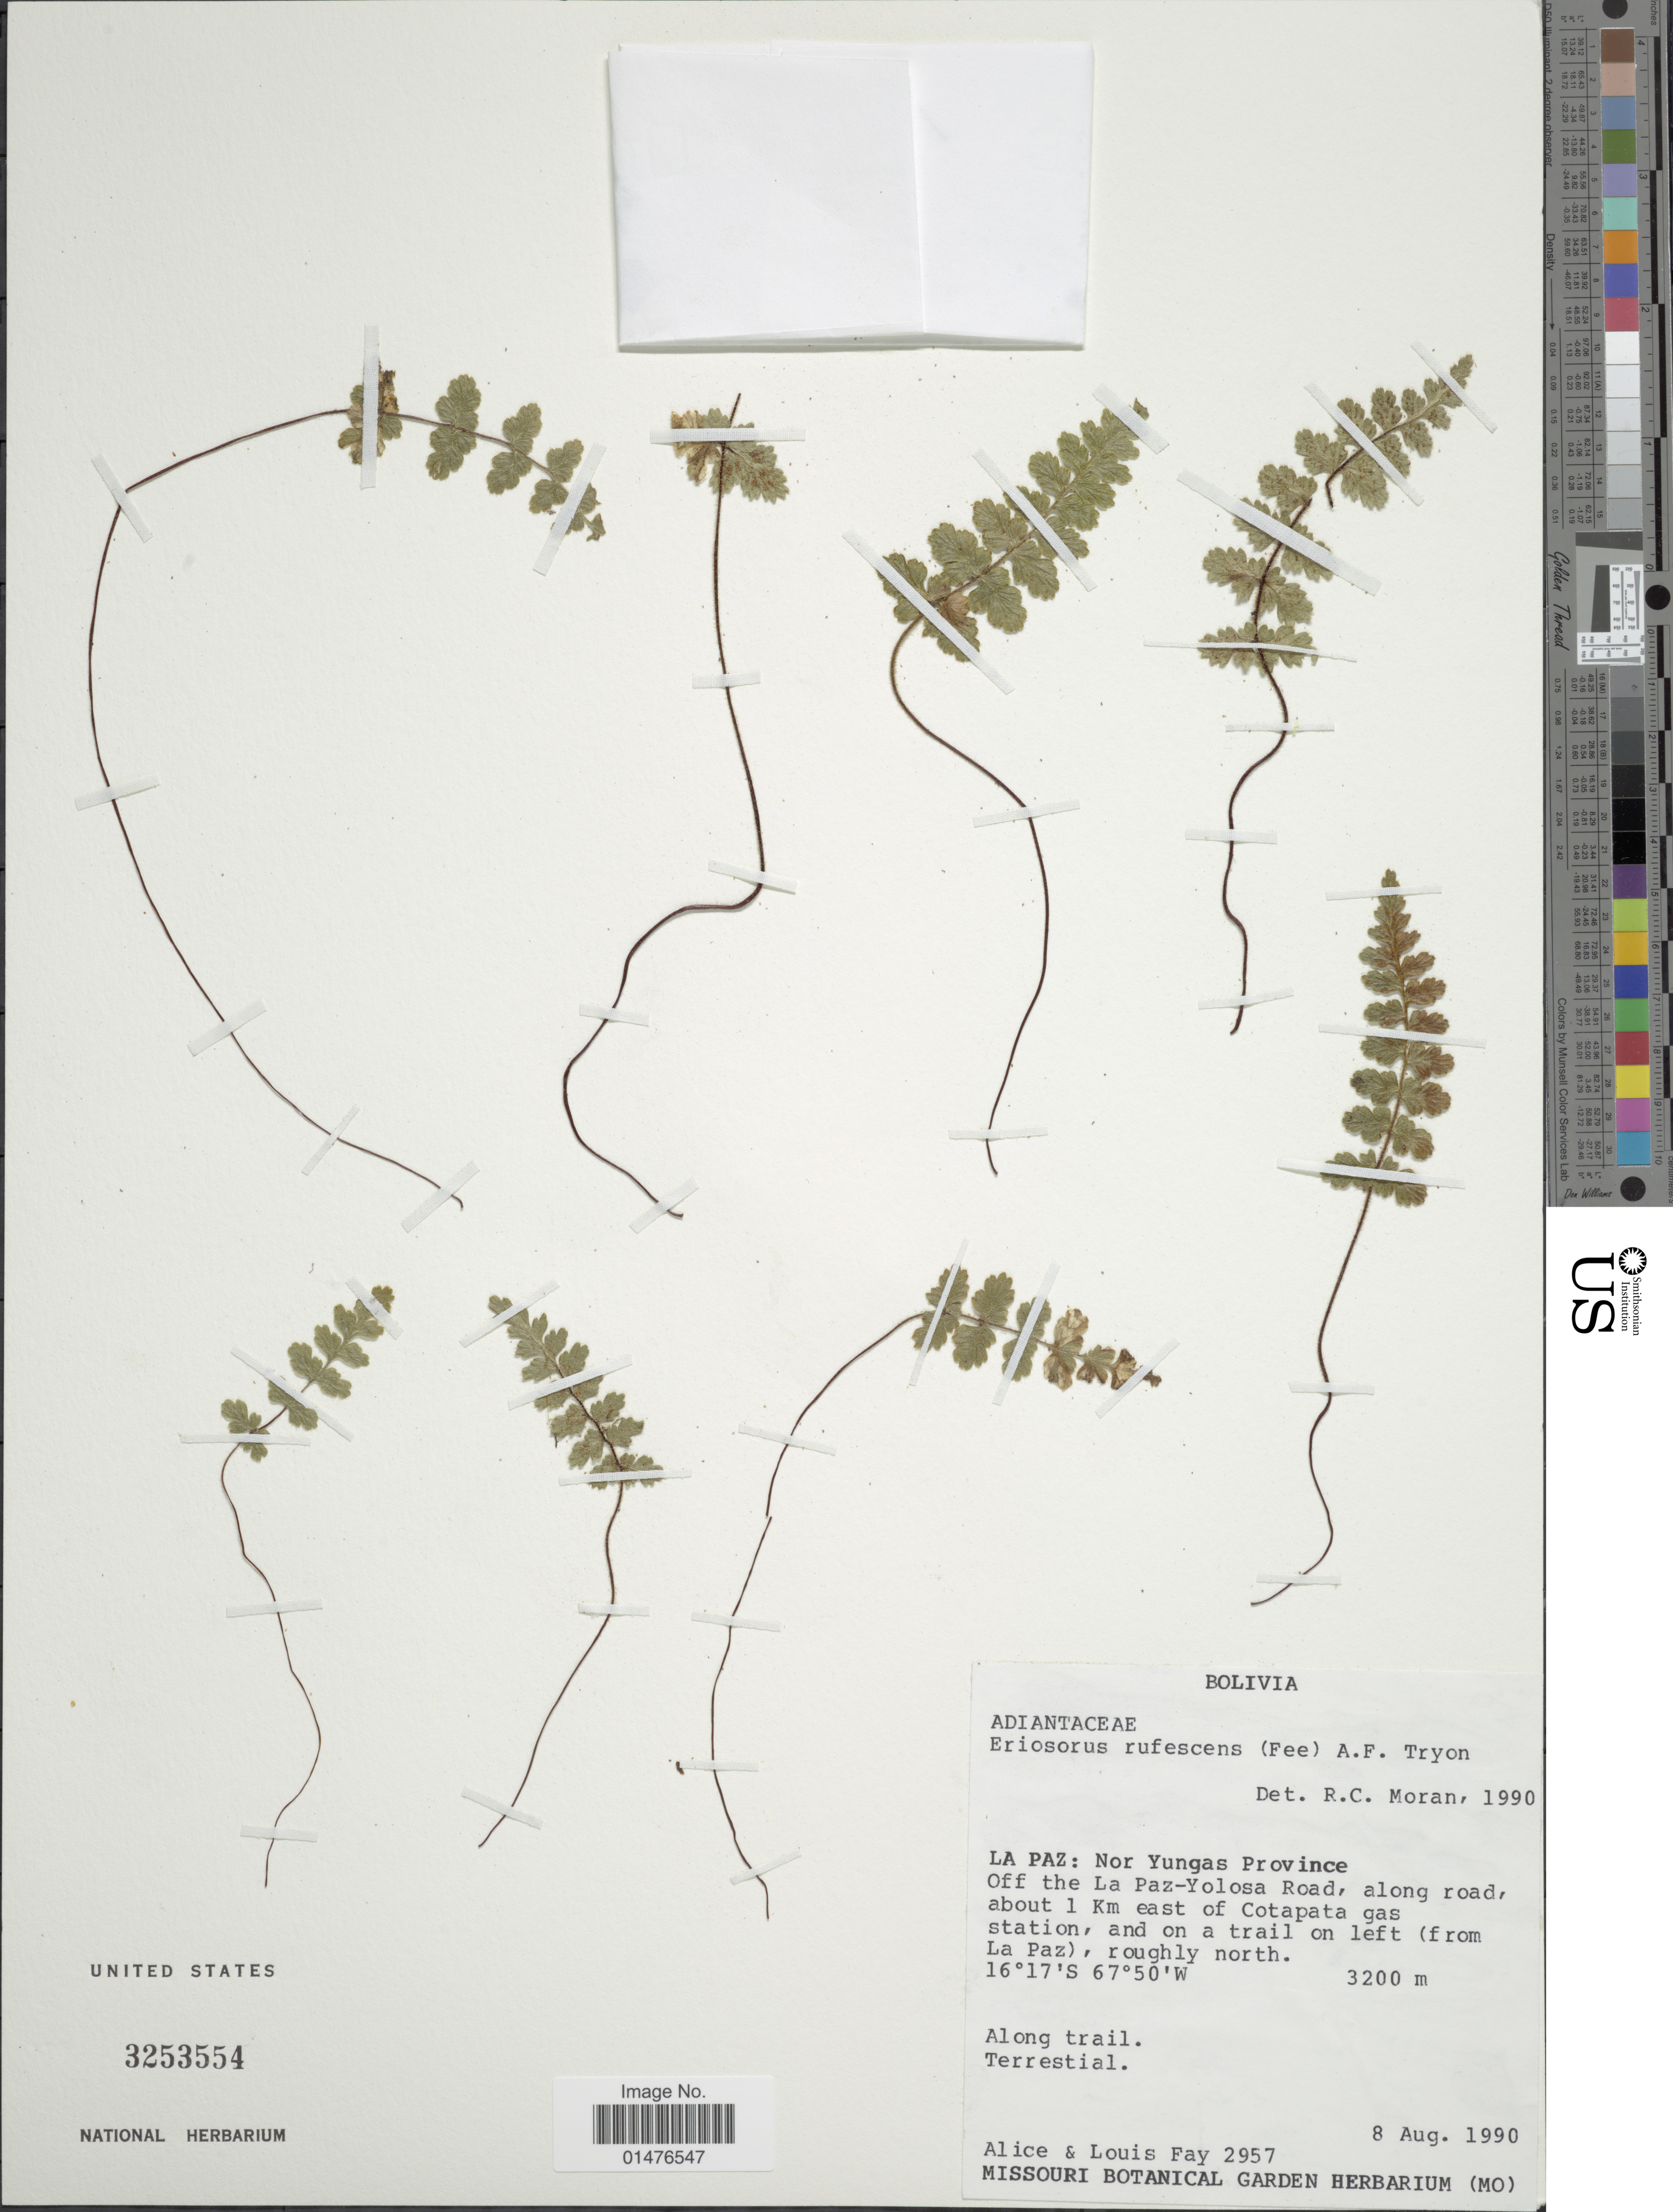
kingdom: Plantae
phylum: Tracheophyta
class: Polypodiopsida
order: Polypodiales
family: Pteridaceae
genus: Jamesonia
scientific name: Jamesonia rufescens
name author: (Fée) Christenh.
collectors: A. Fay & L. Fay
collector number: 2957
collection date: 1990-08-08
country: Bolivia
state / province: La Paz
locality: Nor Yungas Province. Off the La Paz-Yolosa Road, along road, about 1 Km east of Cotapata gas station, and on trail left (from La Paz), roughly north.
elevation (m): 3200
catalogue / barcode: US 3253554